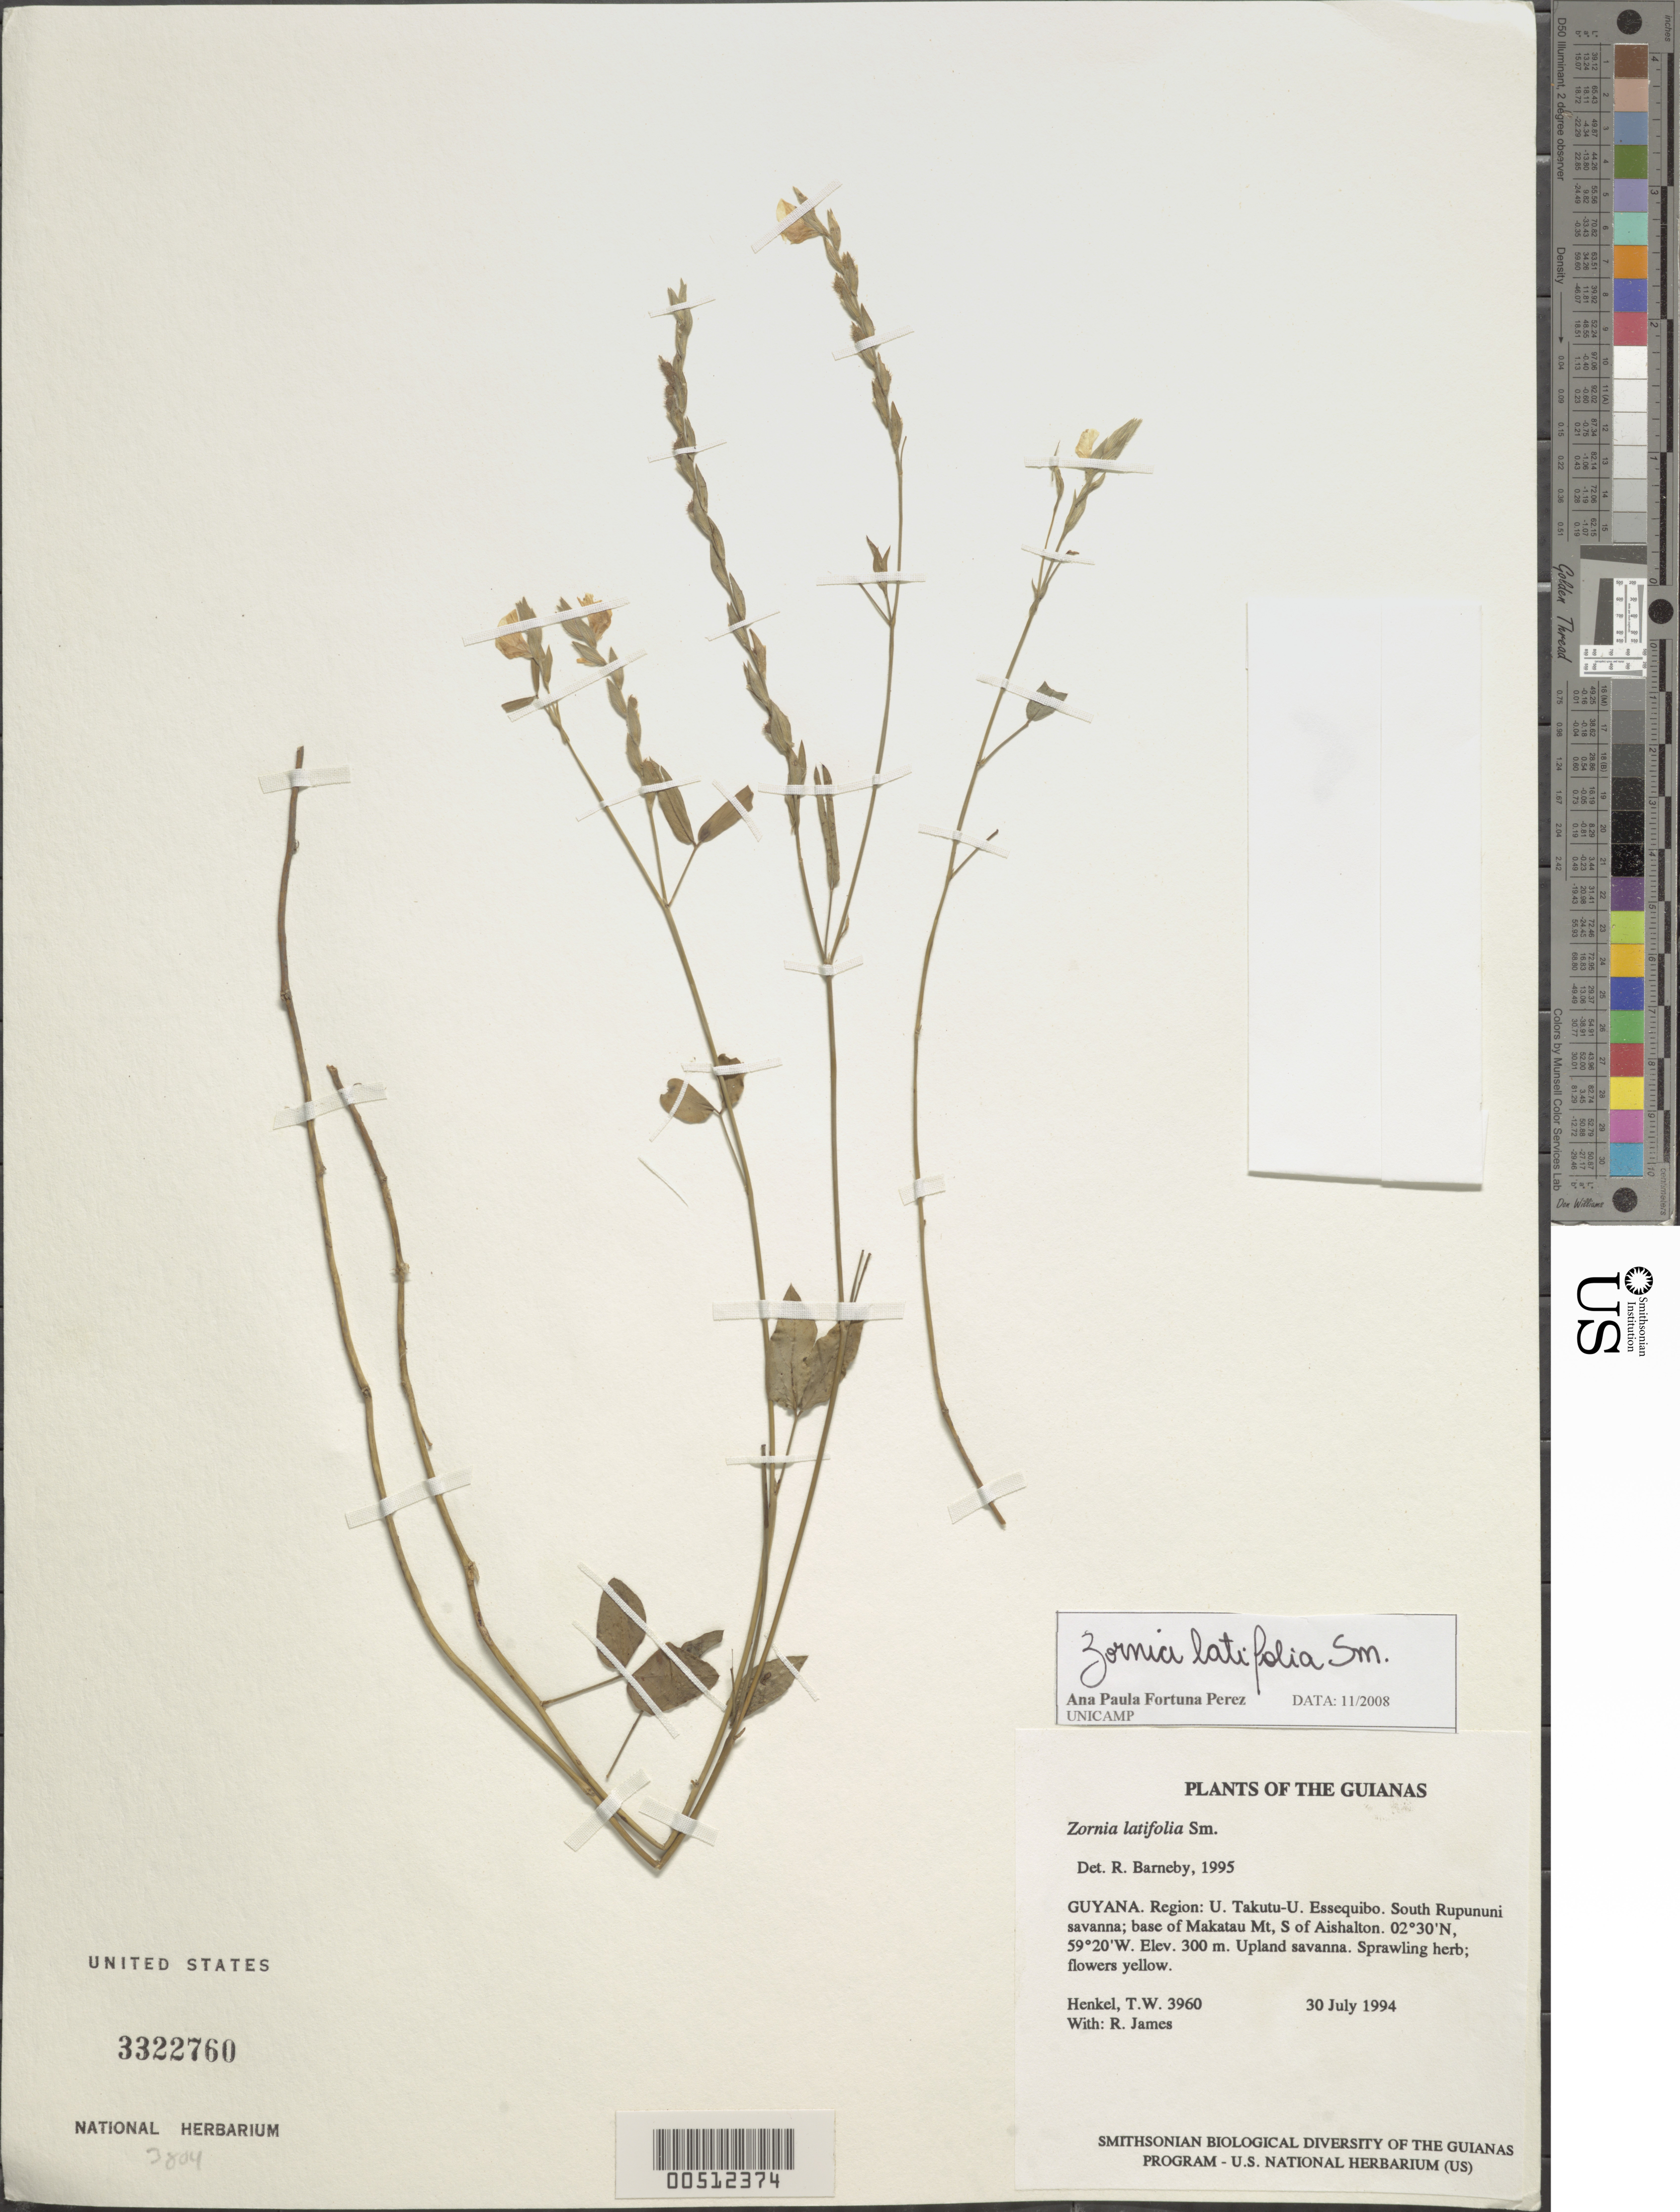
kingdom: Plantae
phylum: Tracheophyta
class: Magnoliopsida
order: Fabales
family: Fabaceae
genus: Zornia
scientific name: Zornia latifolia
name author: Sm.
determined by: Fortuna-Perez, Ana Paula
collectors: T. Henkel & R. James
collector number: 3960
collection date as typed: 30 July 1994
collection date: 1994-07-30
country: Guyana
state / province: U. Takutu-U. Essequibo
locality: South Rupununi savanna; base of Makatau Mt, S of Aishalton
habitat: Upland savanna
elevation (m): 300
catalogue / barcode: US 3322760